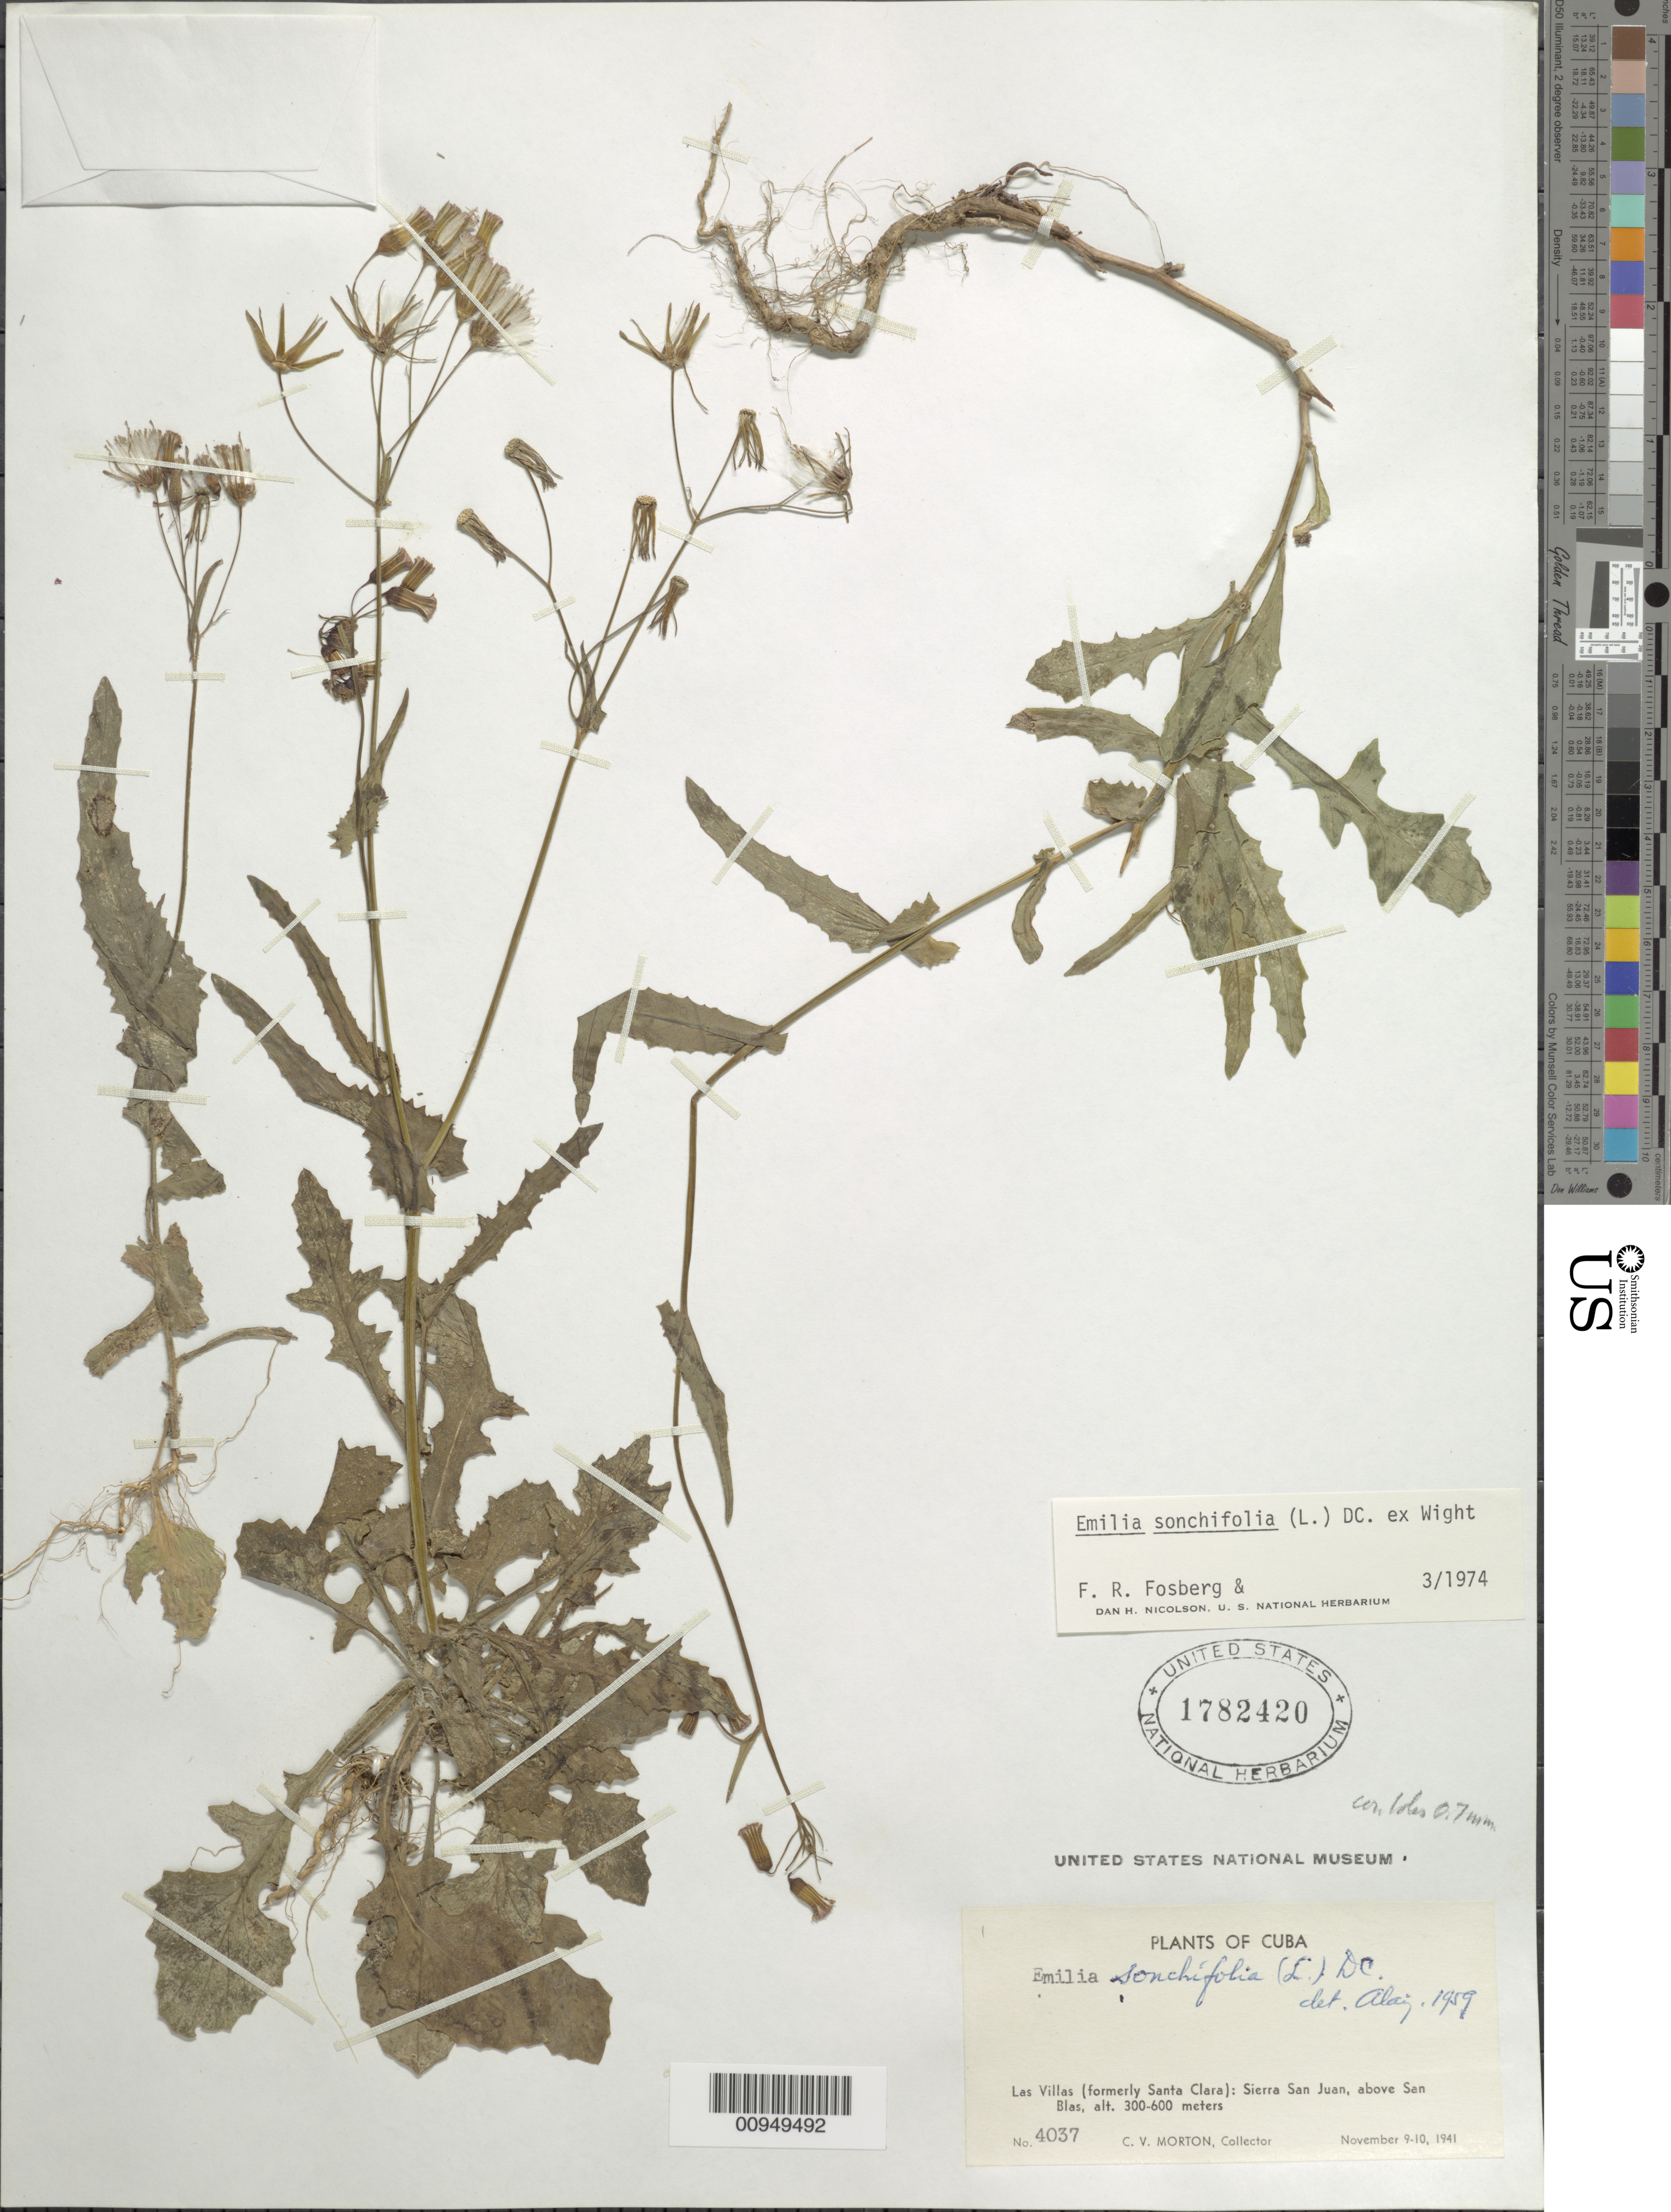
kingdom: Plantae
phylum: Tracheophyta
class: Magnoliopsida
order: Asterales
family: Asteraceae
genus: Emilia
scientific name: Emilia sonchifolia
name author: (L.) DC.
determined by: Fosberg, F. R.; Nicolson, D. H.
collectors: C. V. Morton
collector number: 4037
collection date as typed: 09 Nov 1941 to 10 Nov 1941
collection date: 1941-11-09/1941-11-10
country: Cuba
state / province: Las Villas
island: Cuba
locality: Sierra San Juan, above San Blas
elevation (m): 300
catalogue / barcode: US 1782420